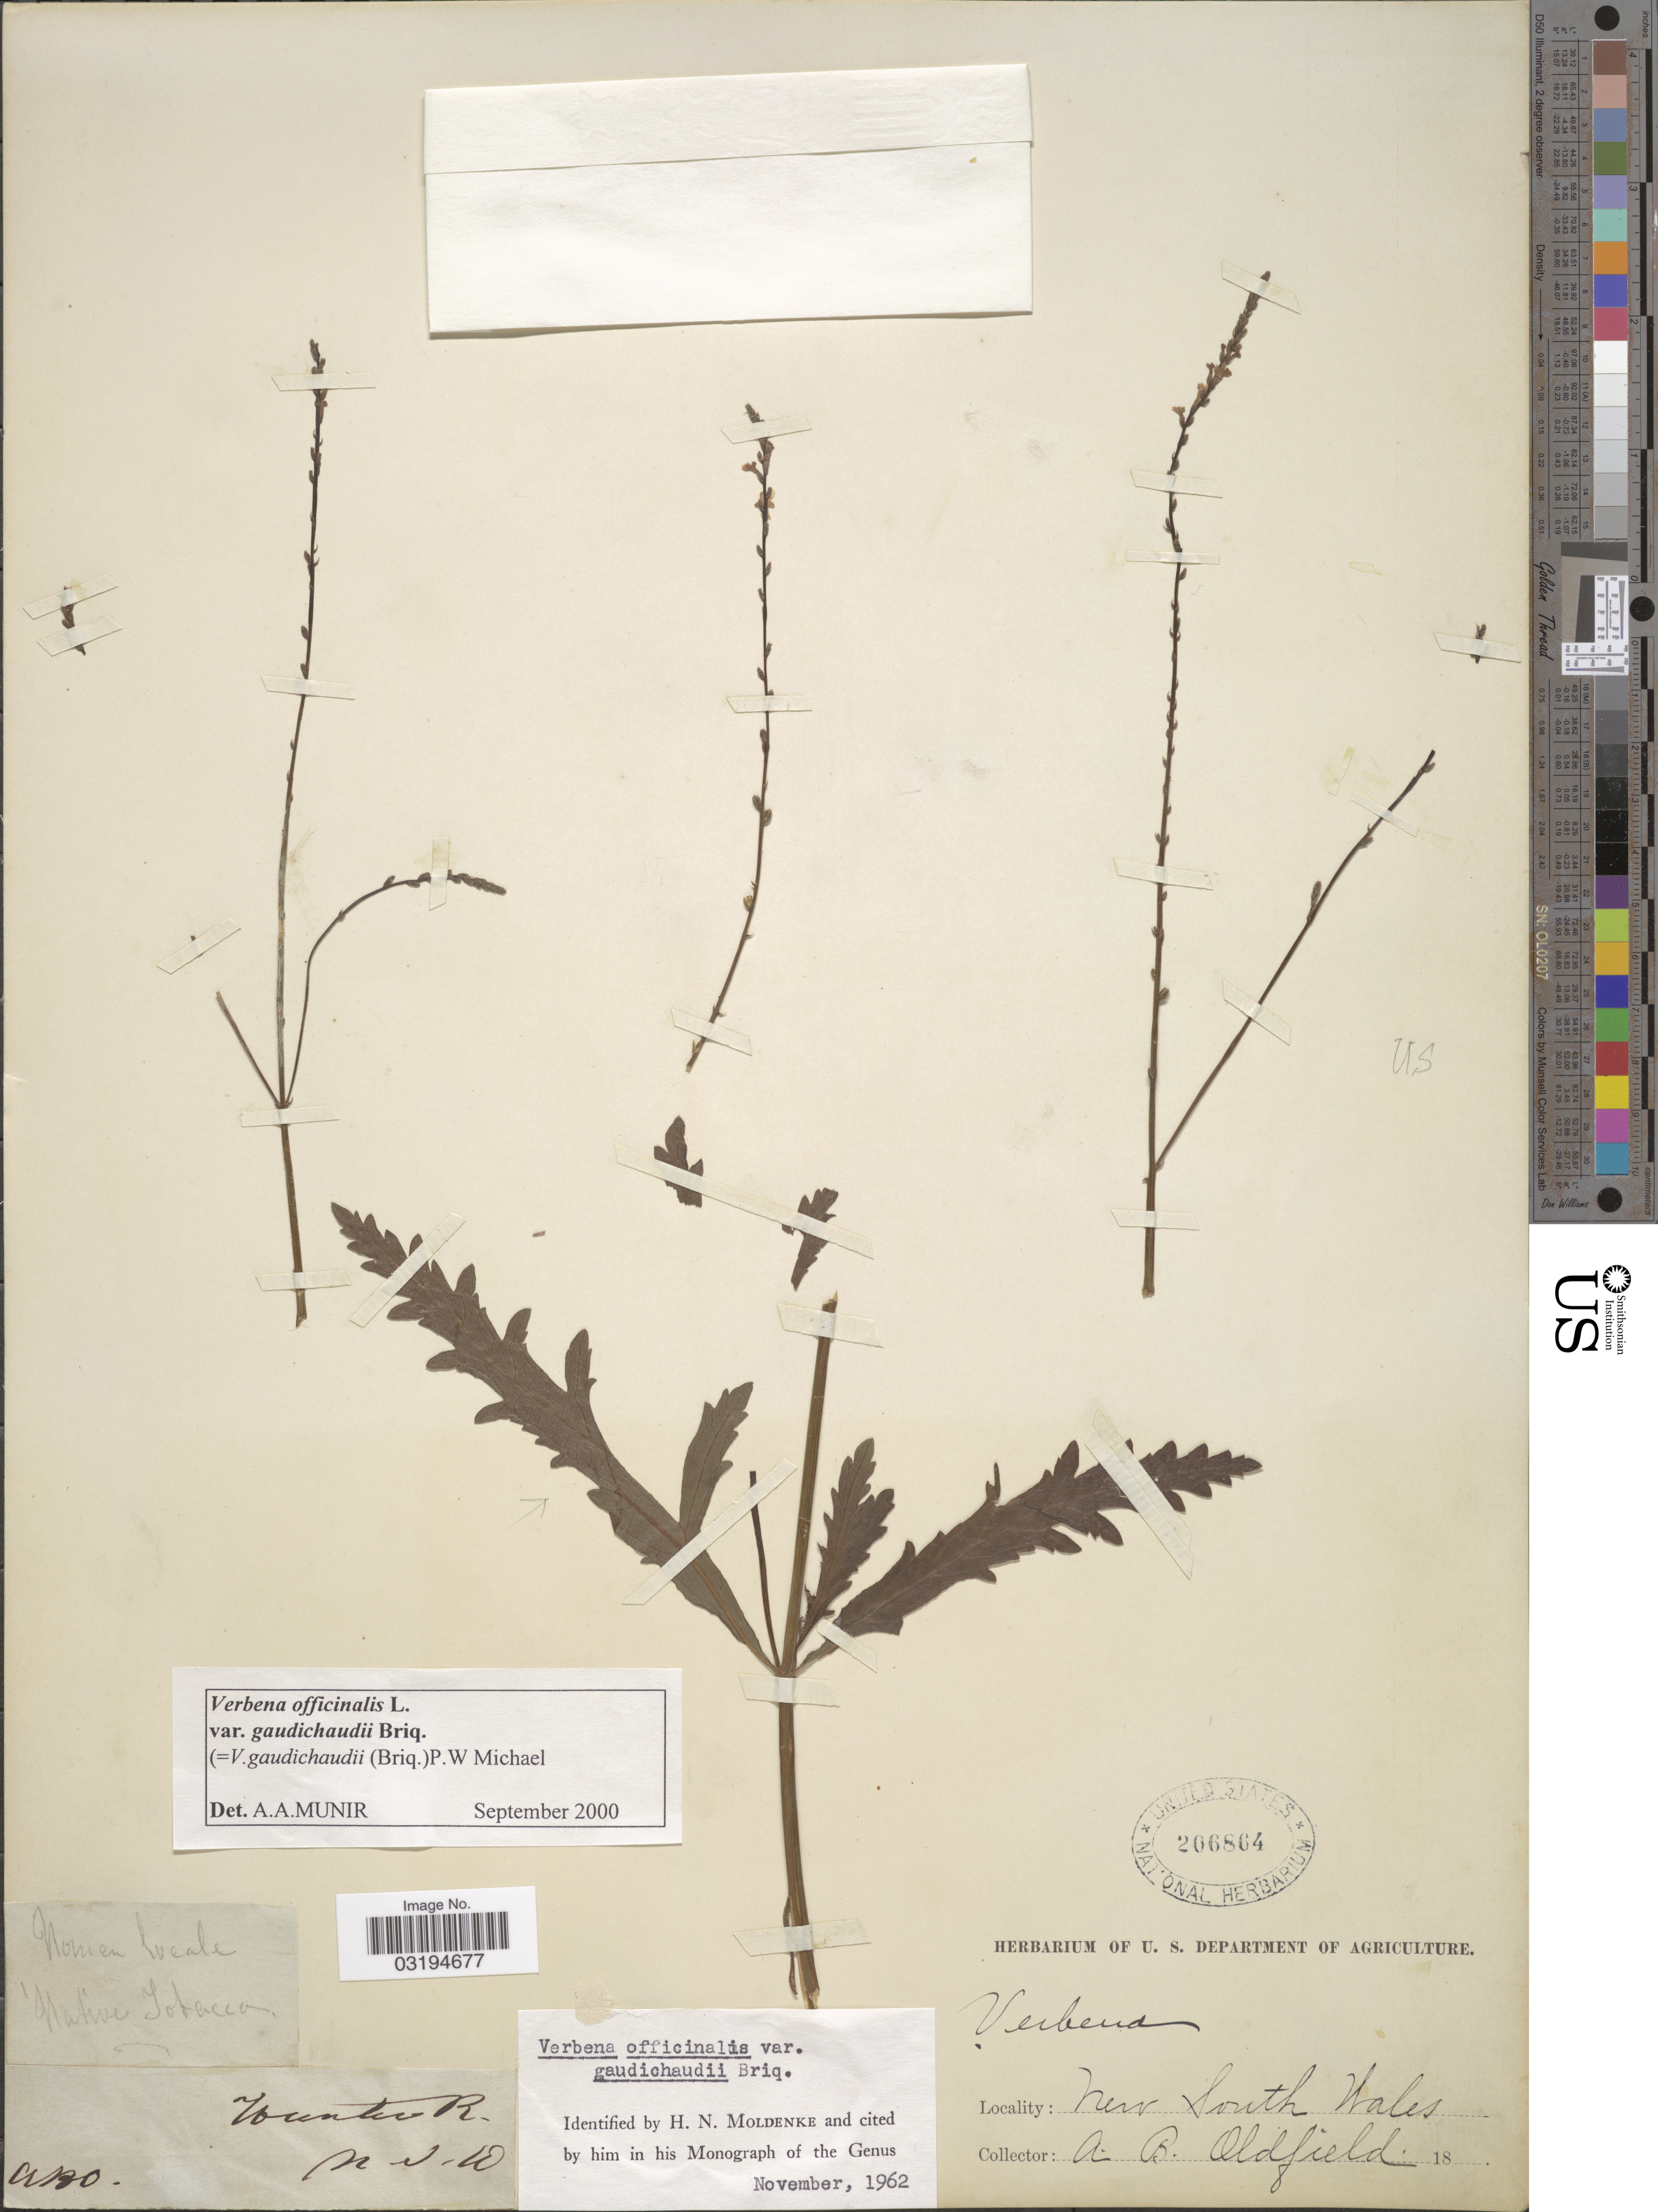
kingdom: Plantae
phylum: Tracheophyta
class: Magnoliopsida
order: Lamiales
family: Verbenaceae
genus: Verbena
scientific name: Verbena officinalis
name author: L.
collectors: A. Oldfield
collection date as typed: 18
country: Australia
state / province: New South Wales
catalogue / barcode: US 206864